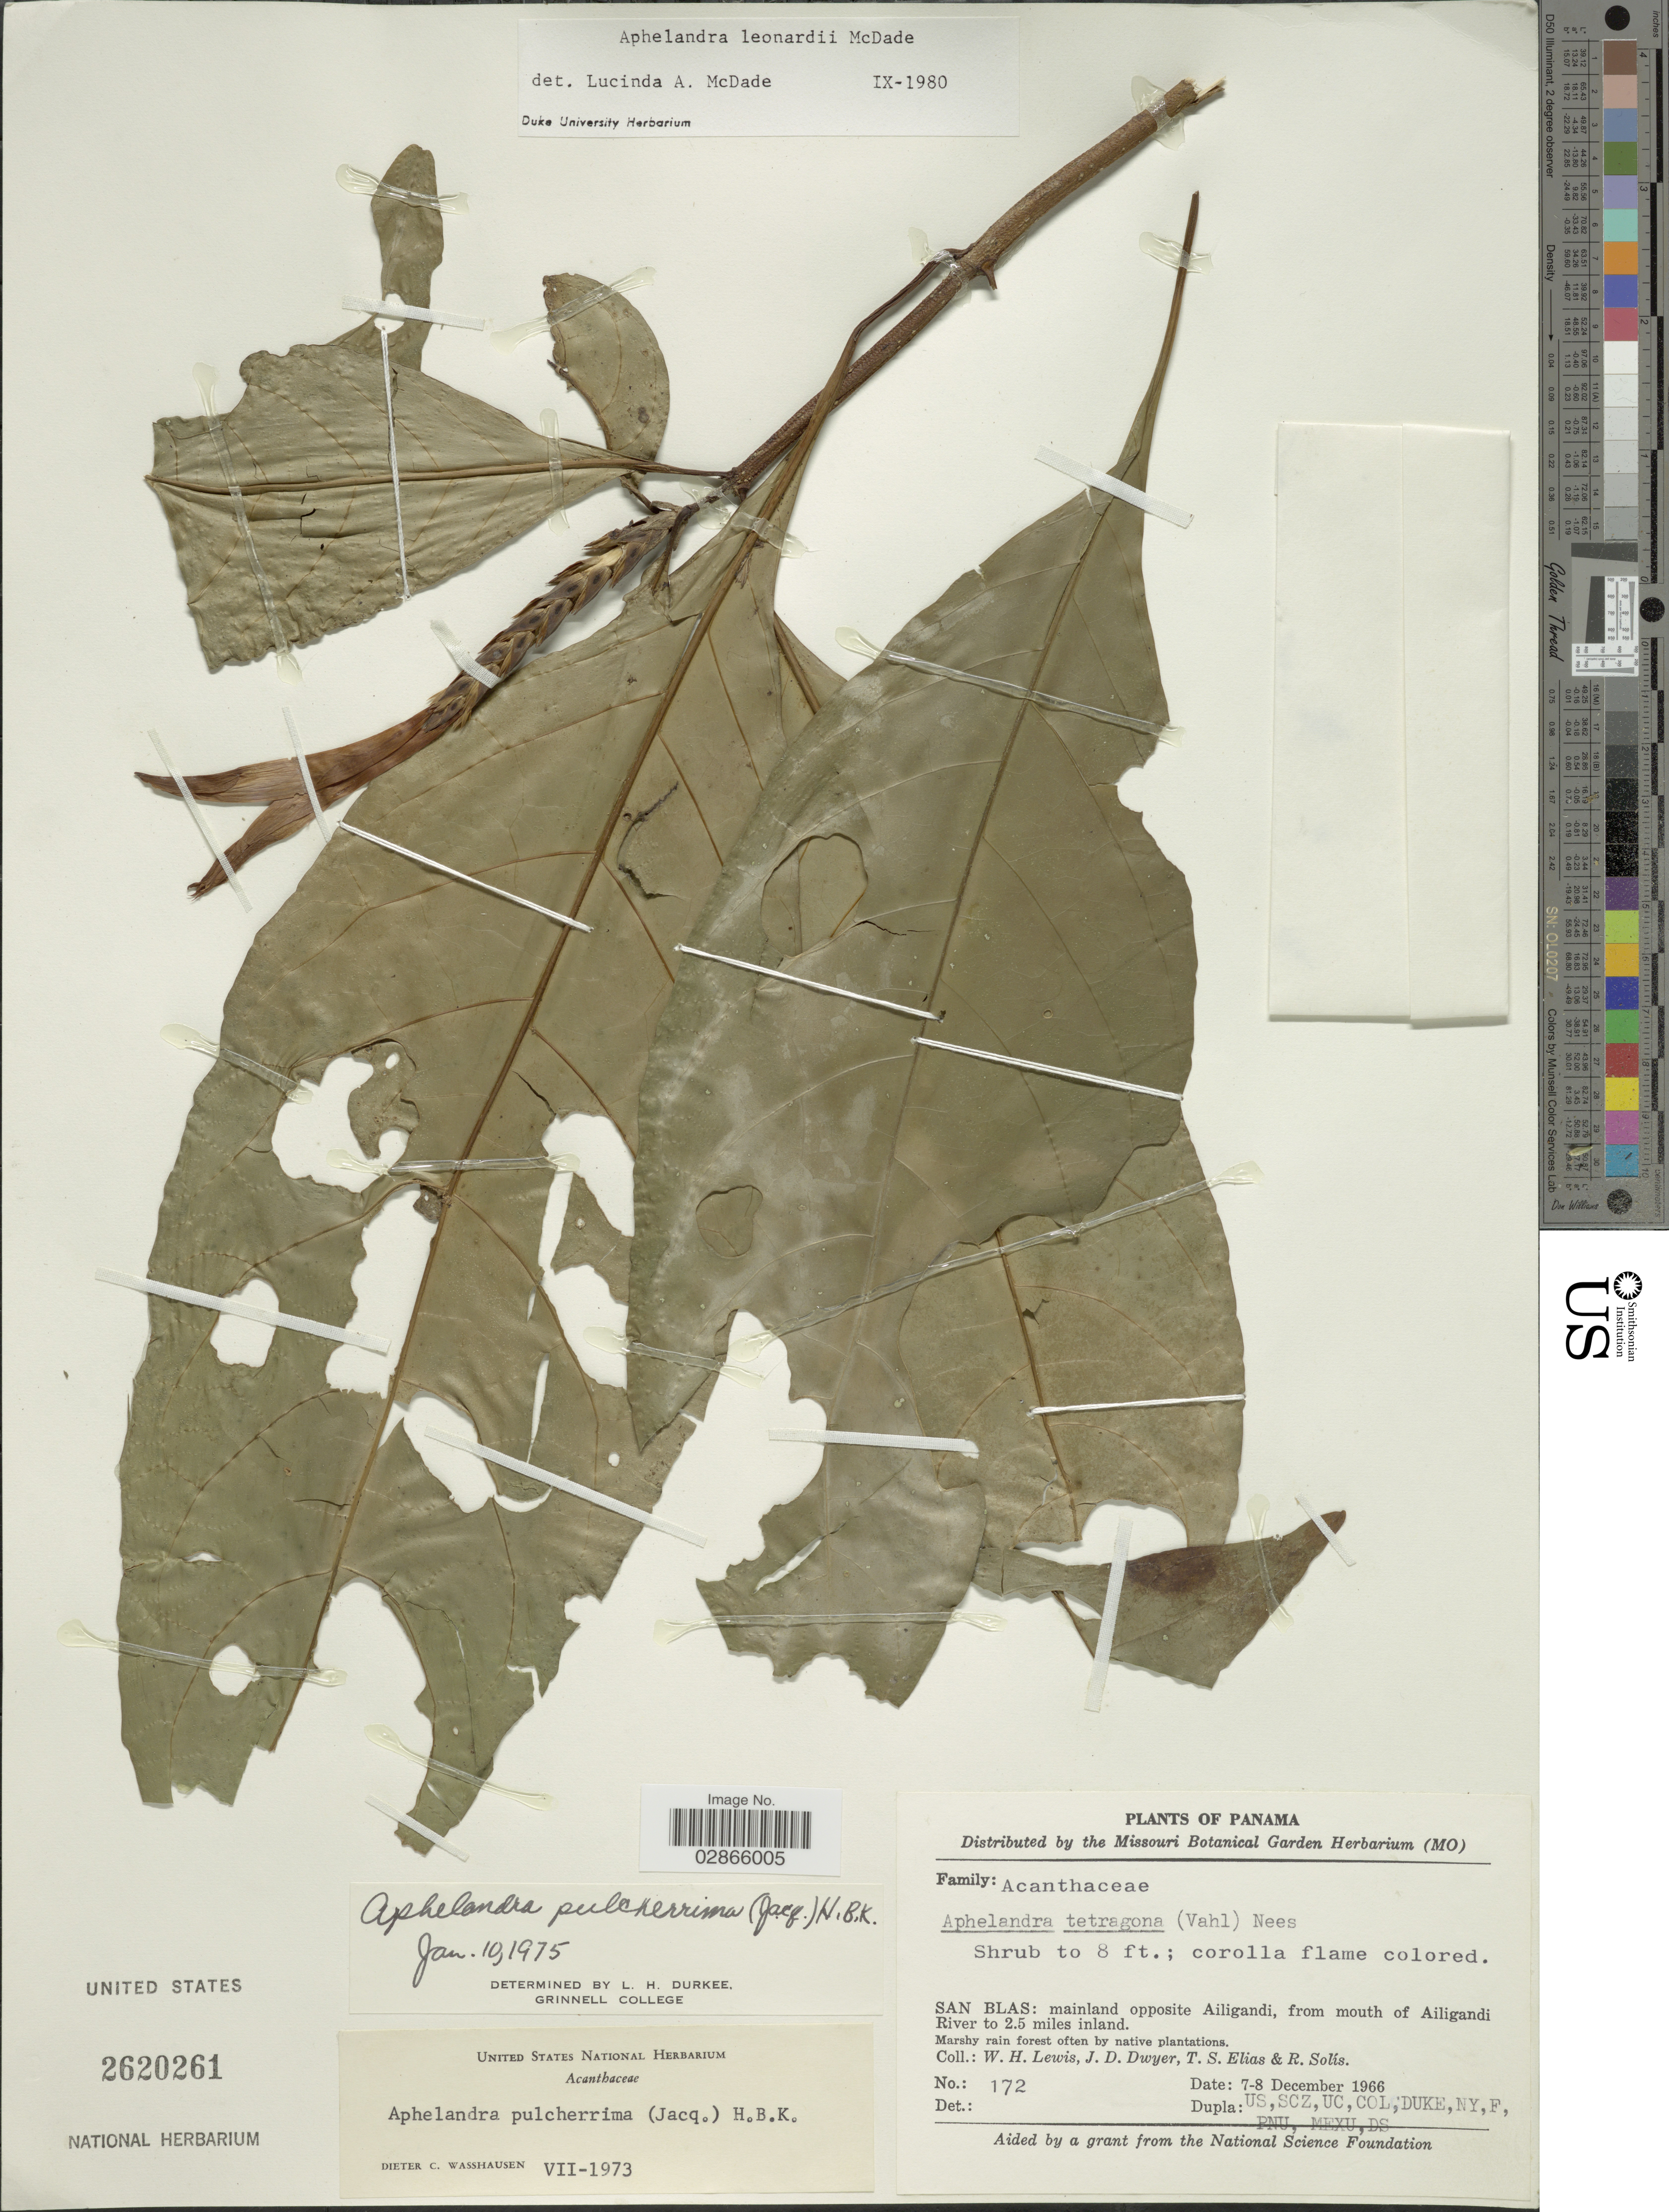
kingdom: Plantae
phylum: Tracheophyta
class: Magnoliopsida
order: Lamiales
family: Acanthaceae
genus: Aphelandra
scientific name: Aphelandra leonardii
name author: McDade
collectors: W. H. Lewis, J. D. Dwyer, T. S. Elias & R. Solis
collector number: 172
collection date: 1966-12-07/1966-12-08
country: Panama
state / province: Kuna Yala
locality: San Blas: mainland opposite Ailigandi, from mouth of Ailigandi River to 2.5 miles inland.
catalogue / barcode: US 2620261